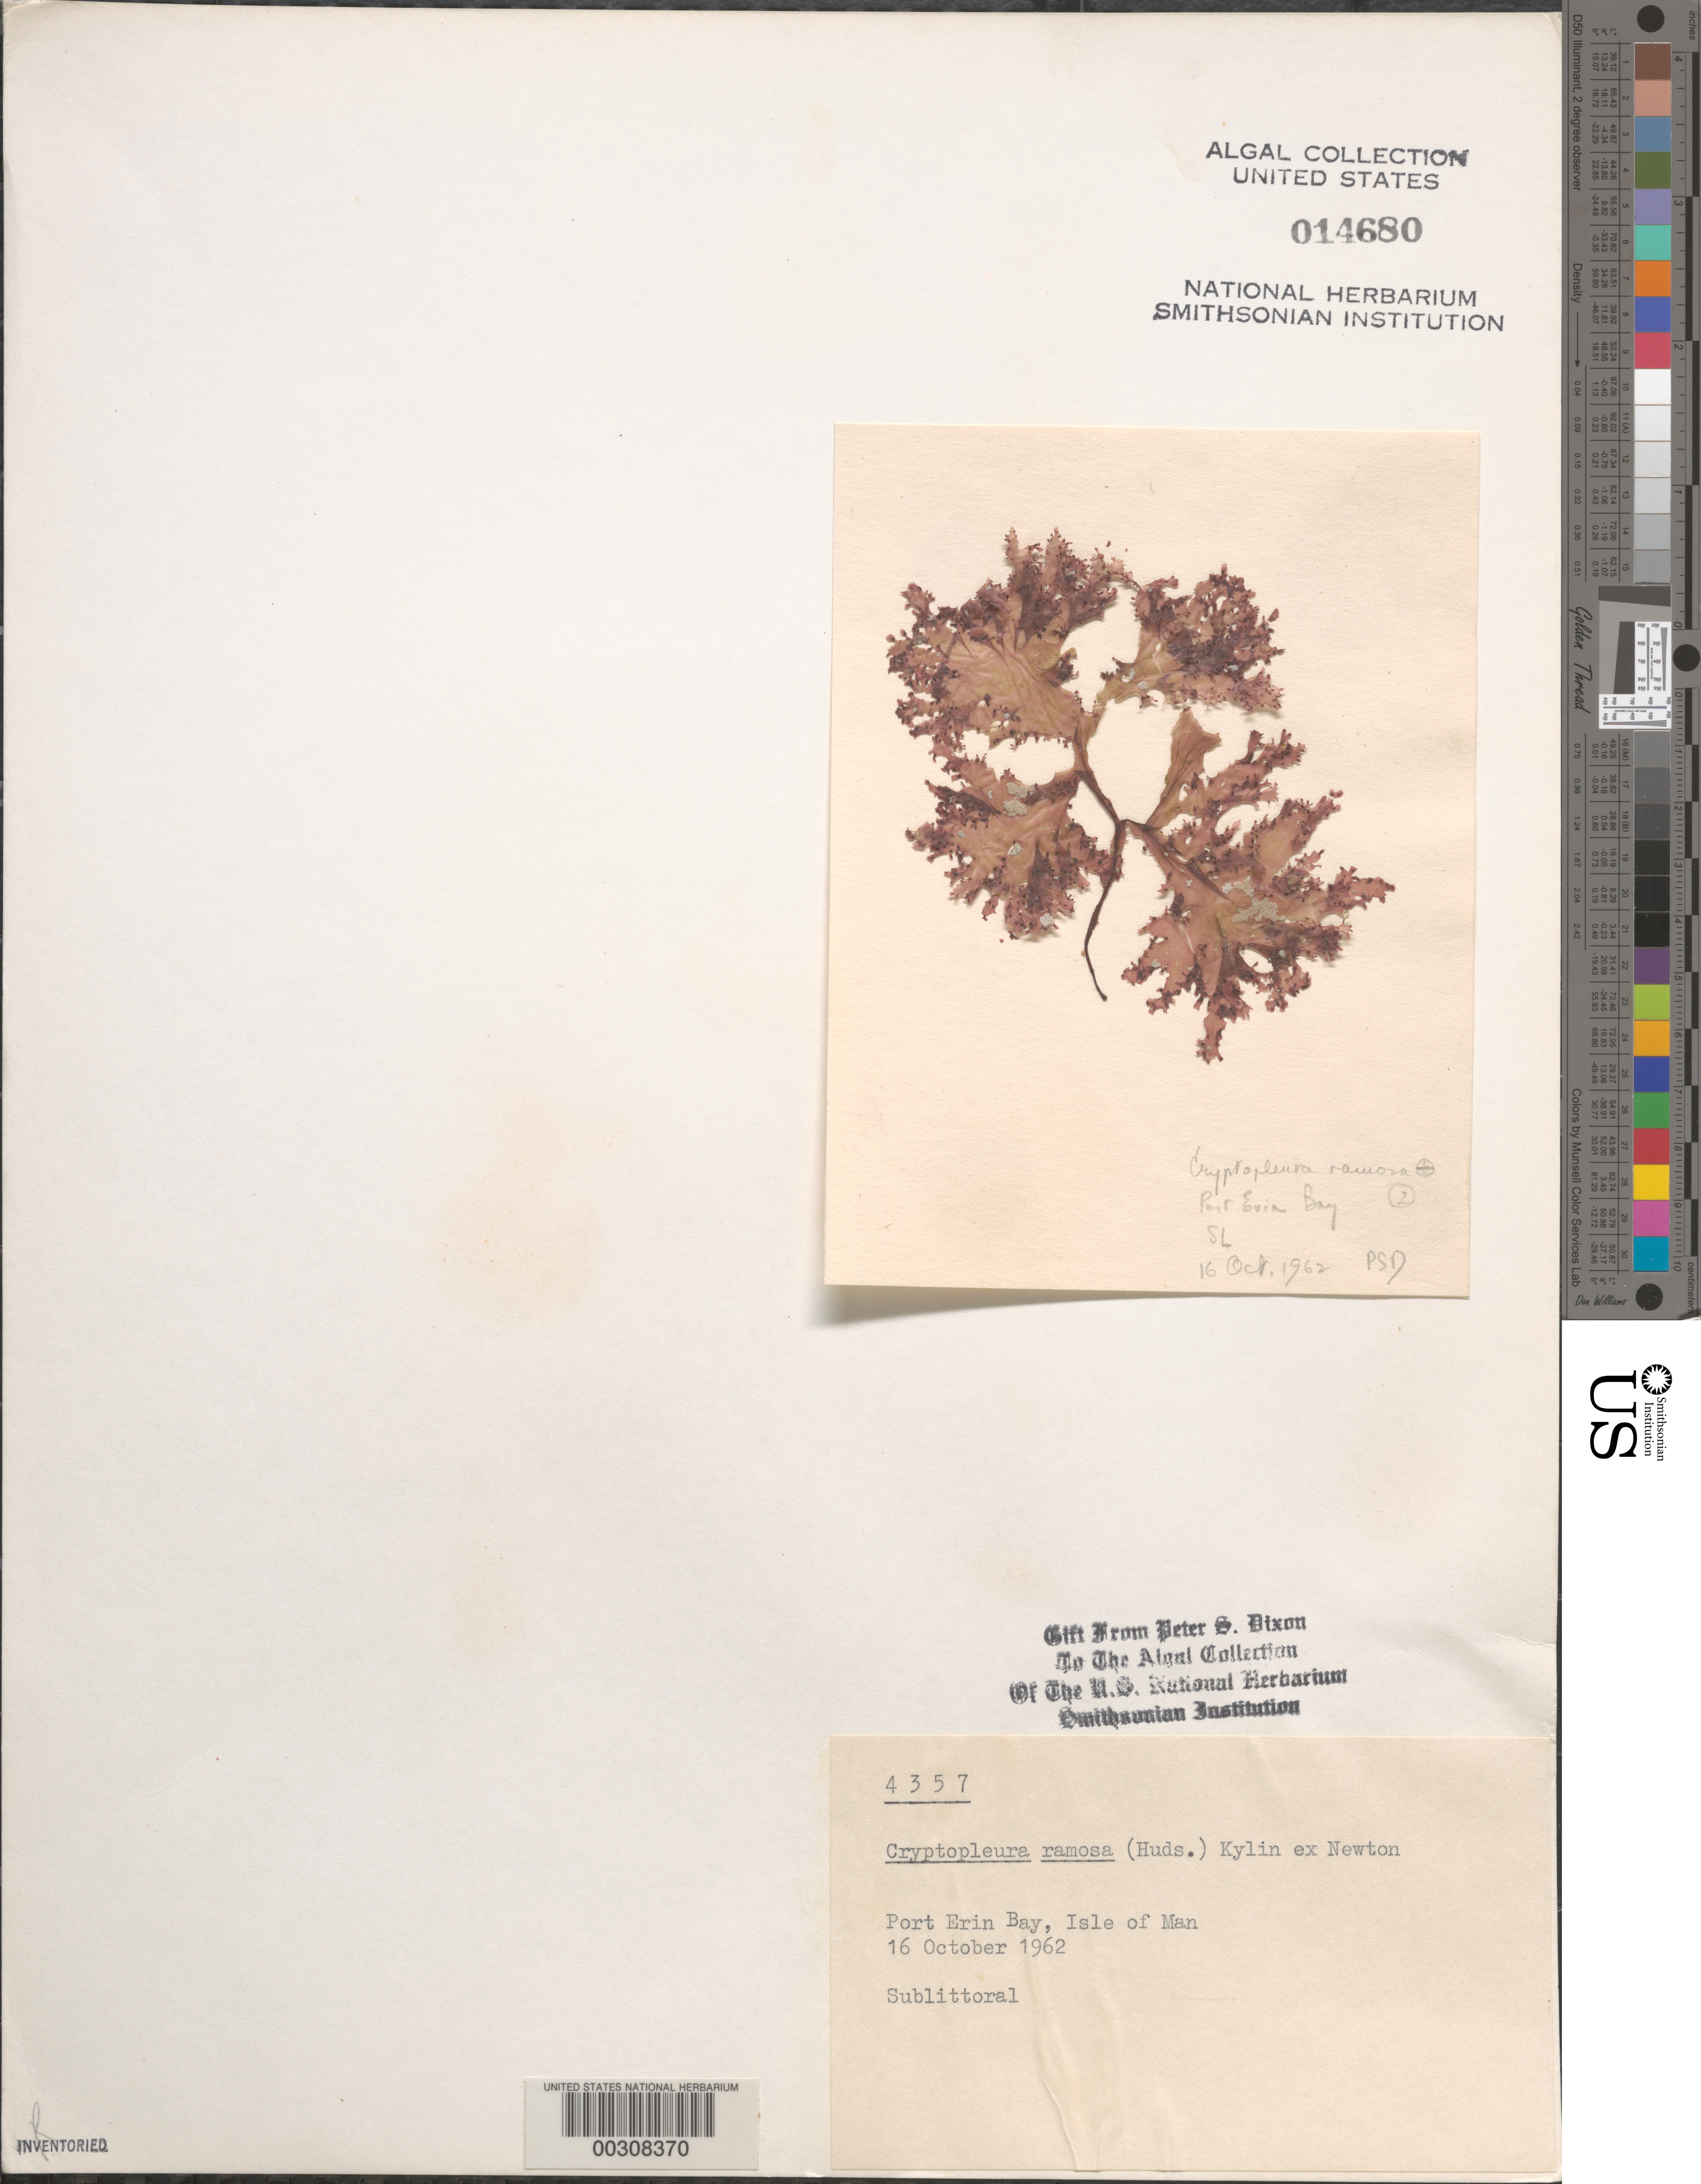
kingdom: Plantae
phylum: Rhodophyta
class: Florideophyceae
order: Ceramiales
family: Delesseriaceae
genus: Cryptopleura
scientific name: Cryptopleura ramosa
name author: (Huds.) L.M. Newton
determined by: Dixon, P. S.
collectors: P. S. Dixon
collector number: PSD 4357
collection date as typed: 16 Oct 1962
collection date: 1962-10-16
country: United Kingdom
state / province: England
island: Isle of Man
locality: Port Erin Bay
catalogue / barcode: US 14680